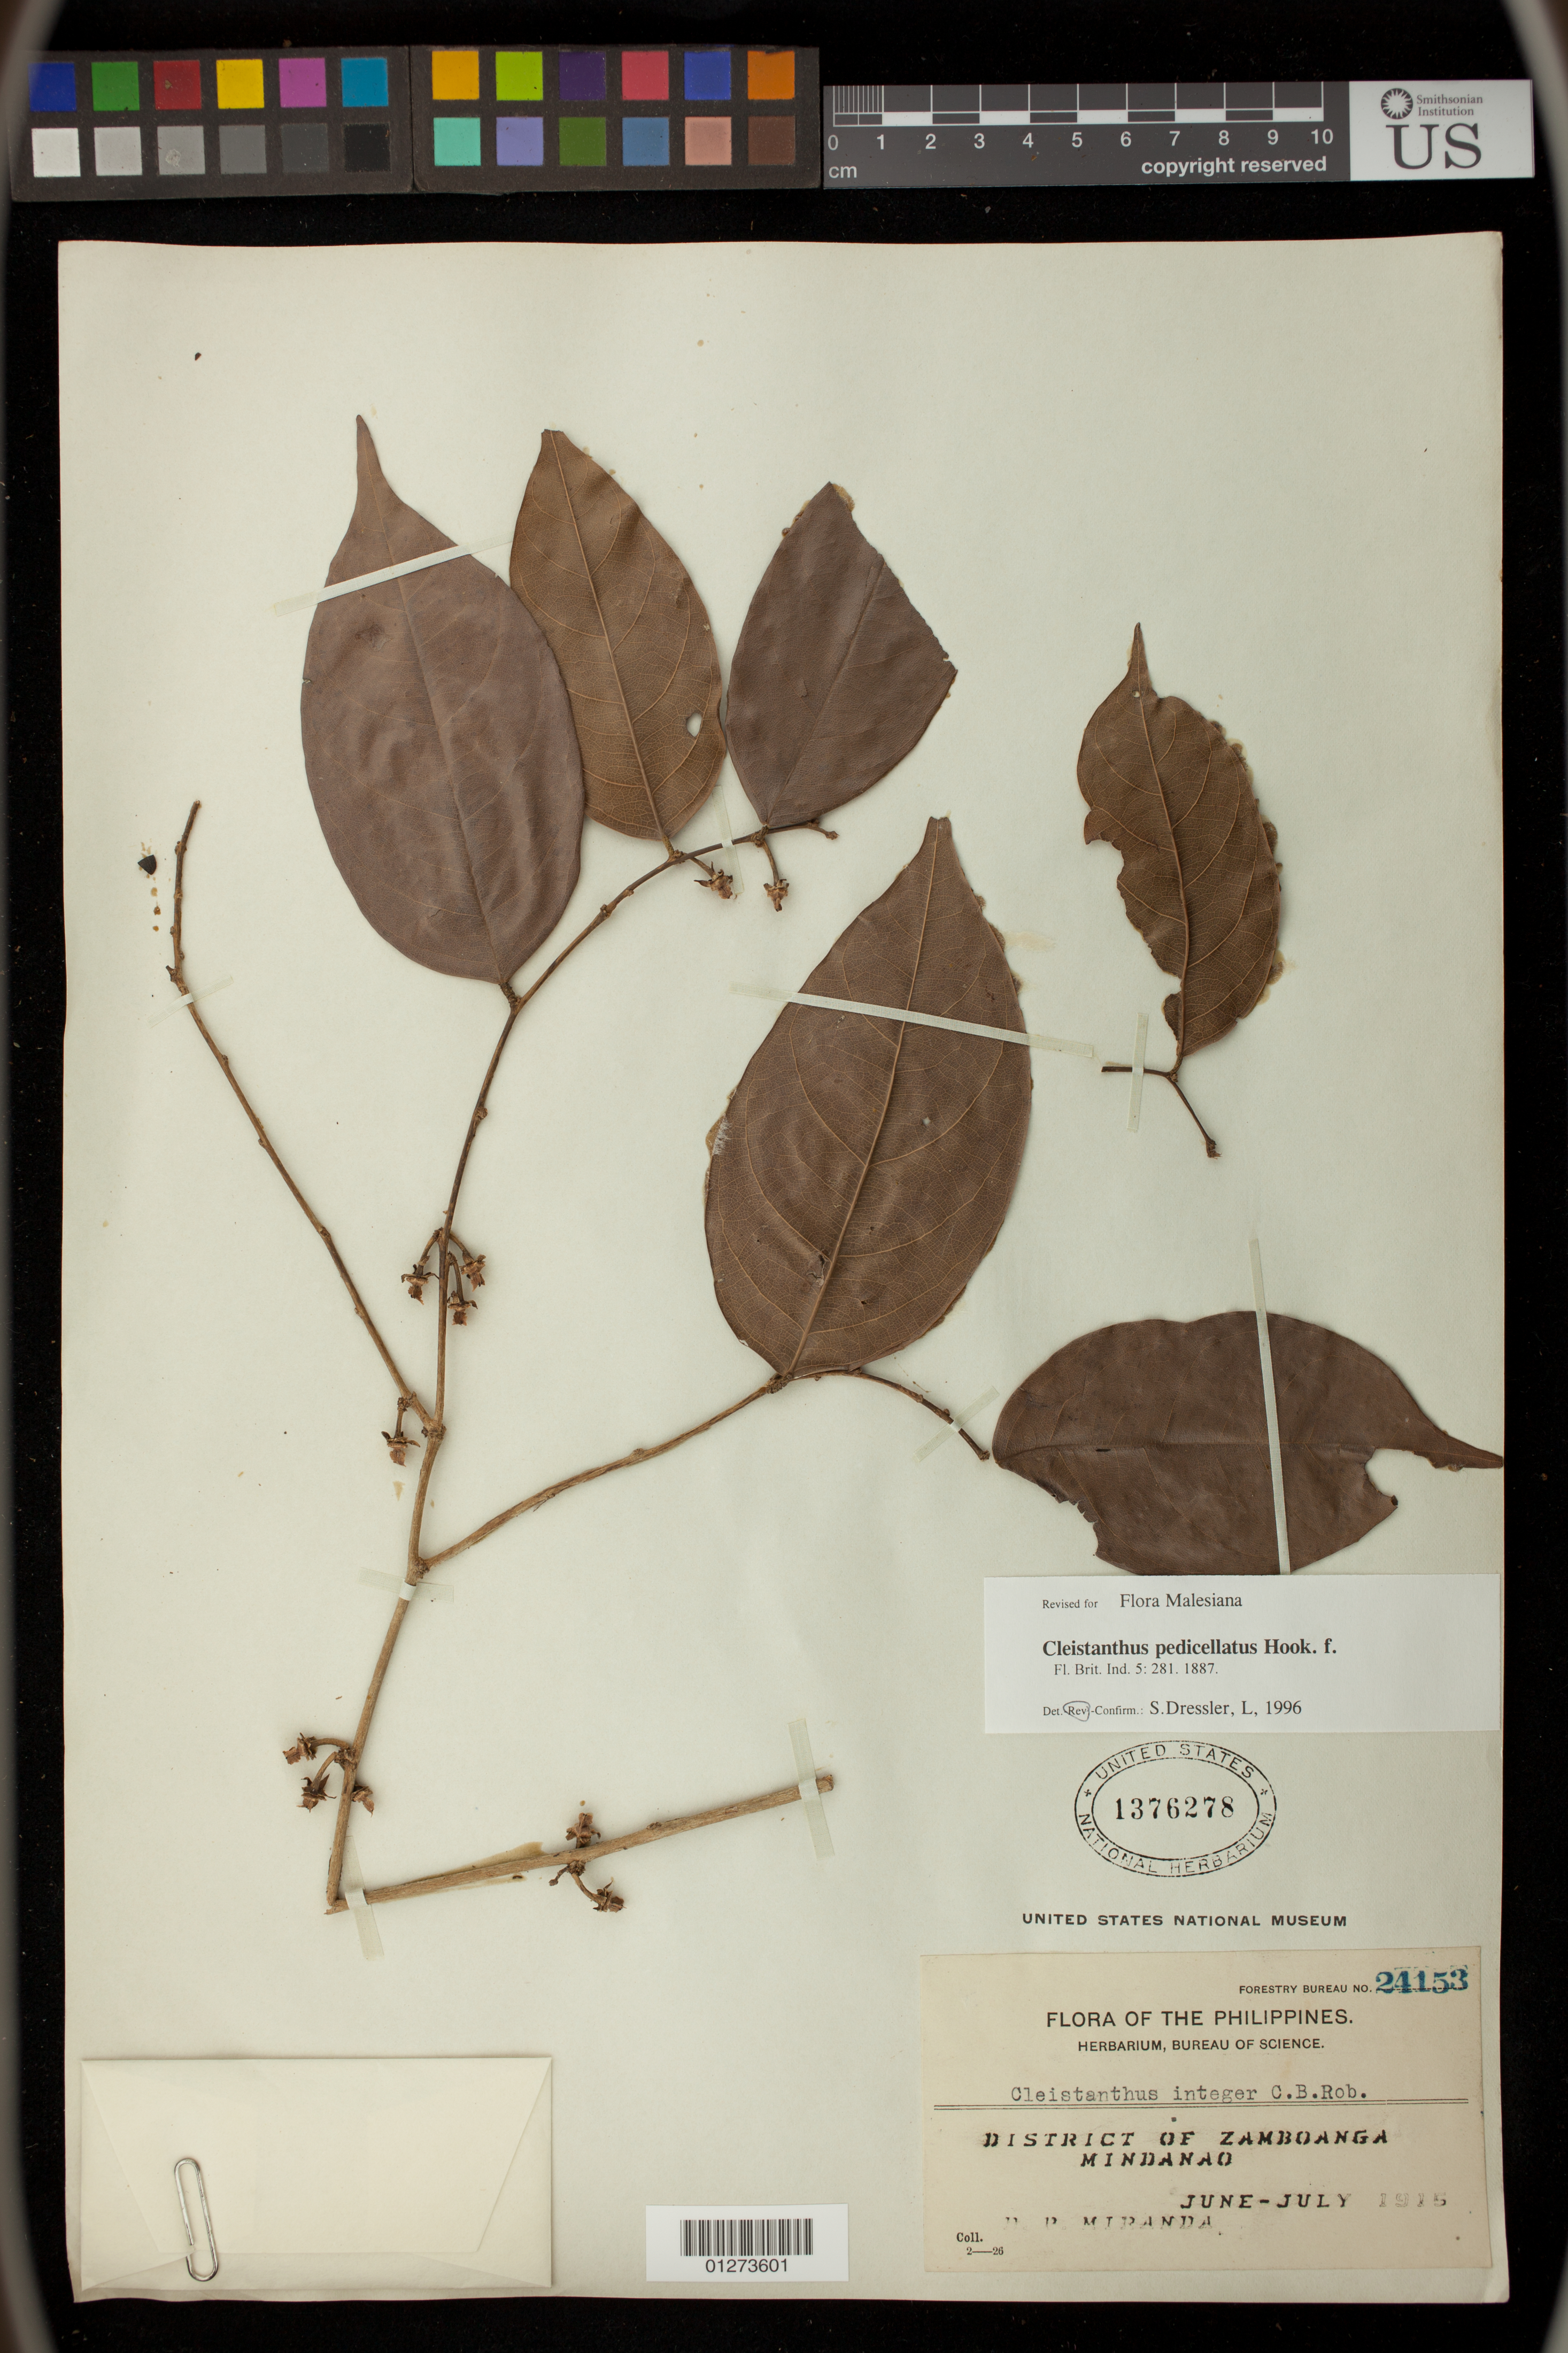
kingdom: Plantae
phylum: Tracheophyta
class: Magnoliopsida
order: Malpighiales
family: Phyllanthaceae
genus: Cleistanthus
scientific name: Cleistanthus pedicellatus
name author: Hook. f.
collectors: D. P. Miranda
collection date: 1915-06/1915-07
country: Philippines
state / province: Zamboanga Peninsula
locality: District of Zamboanga,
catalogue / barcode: US 1376278